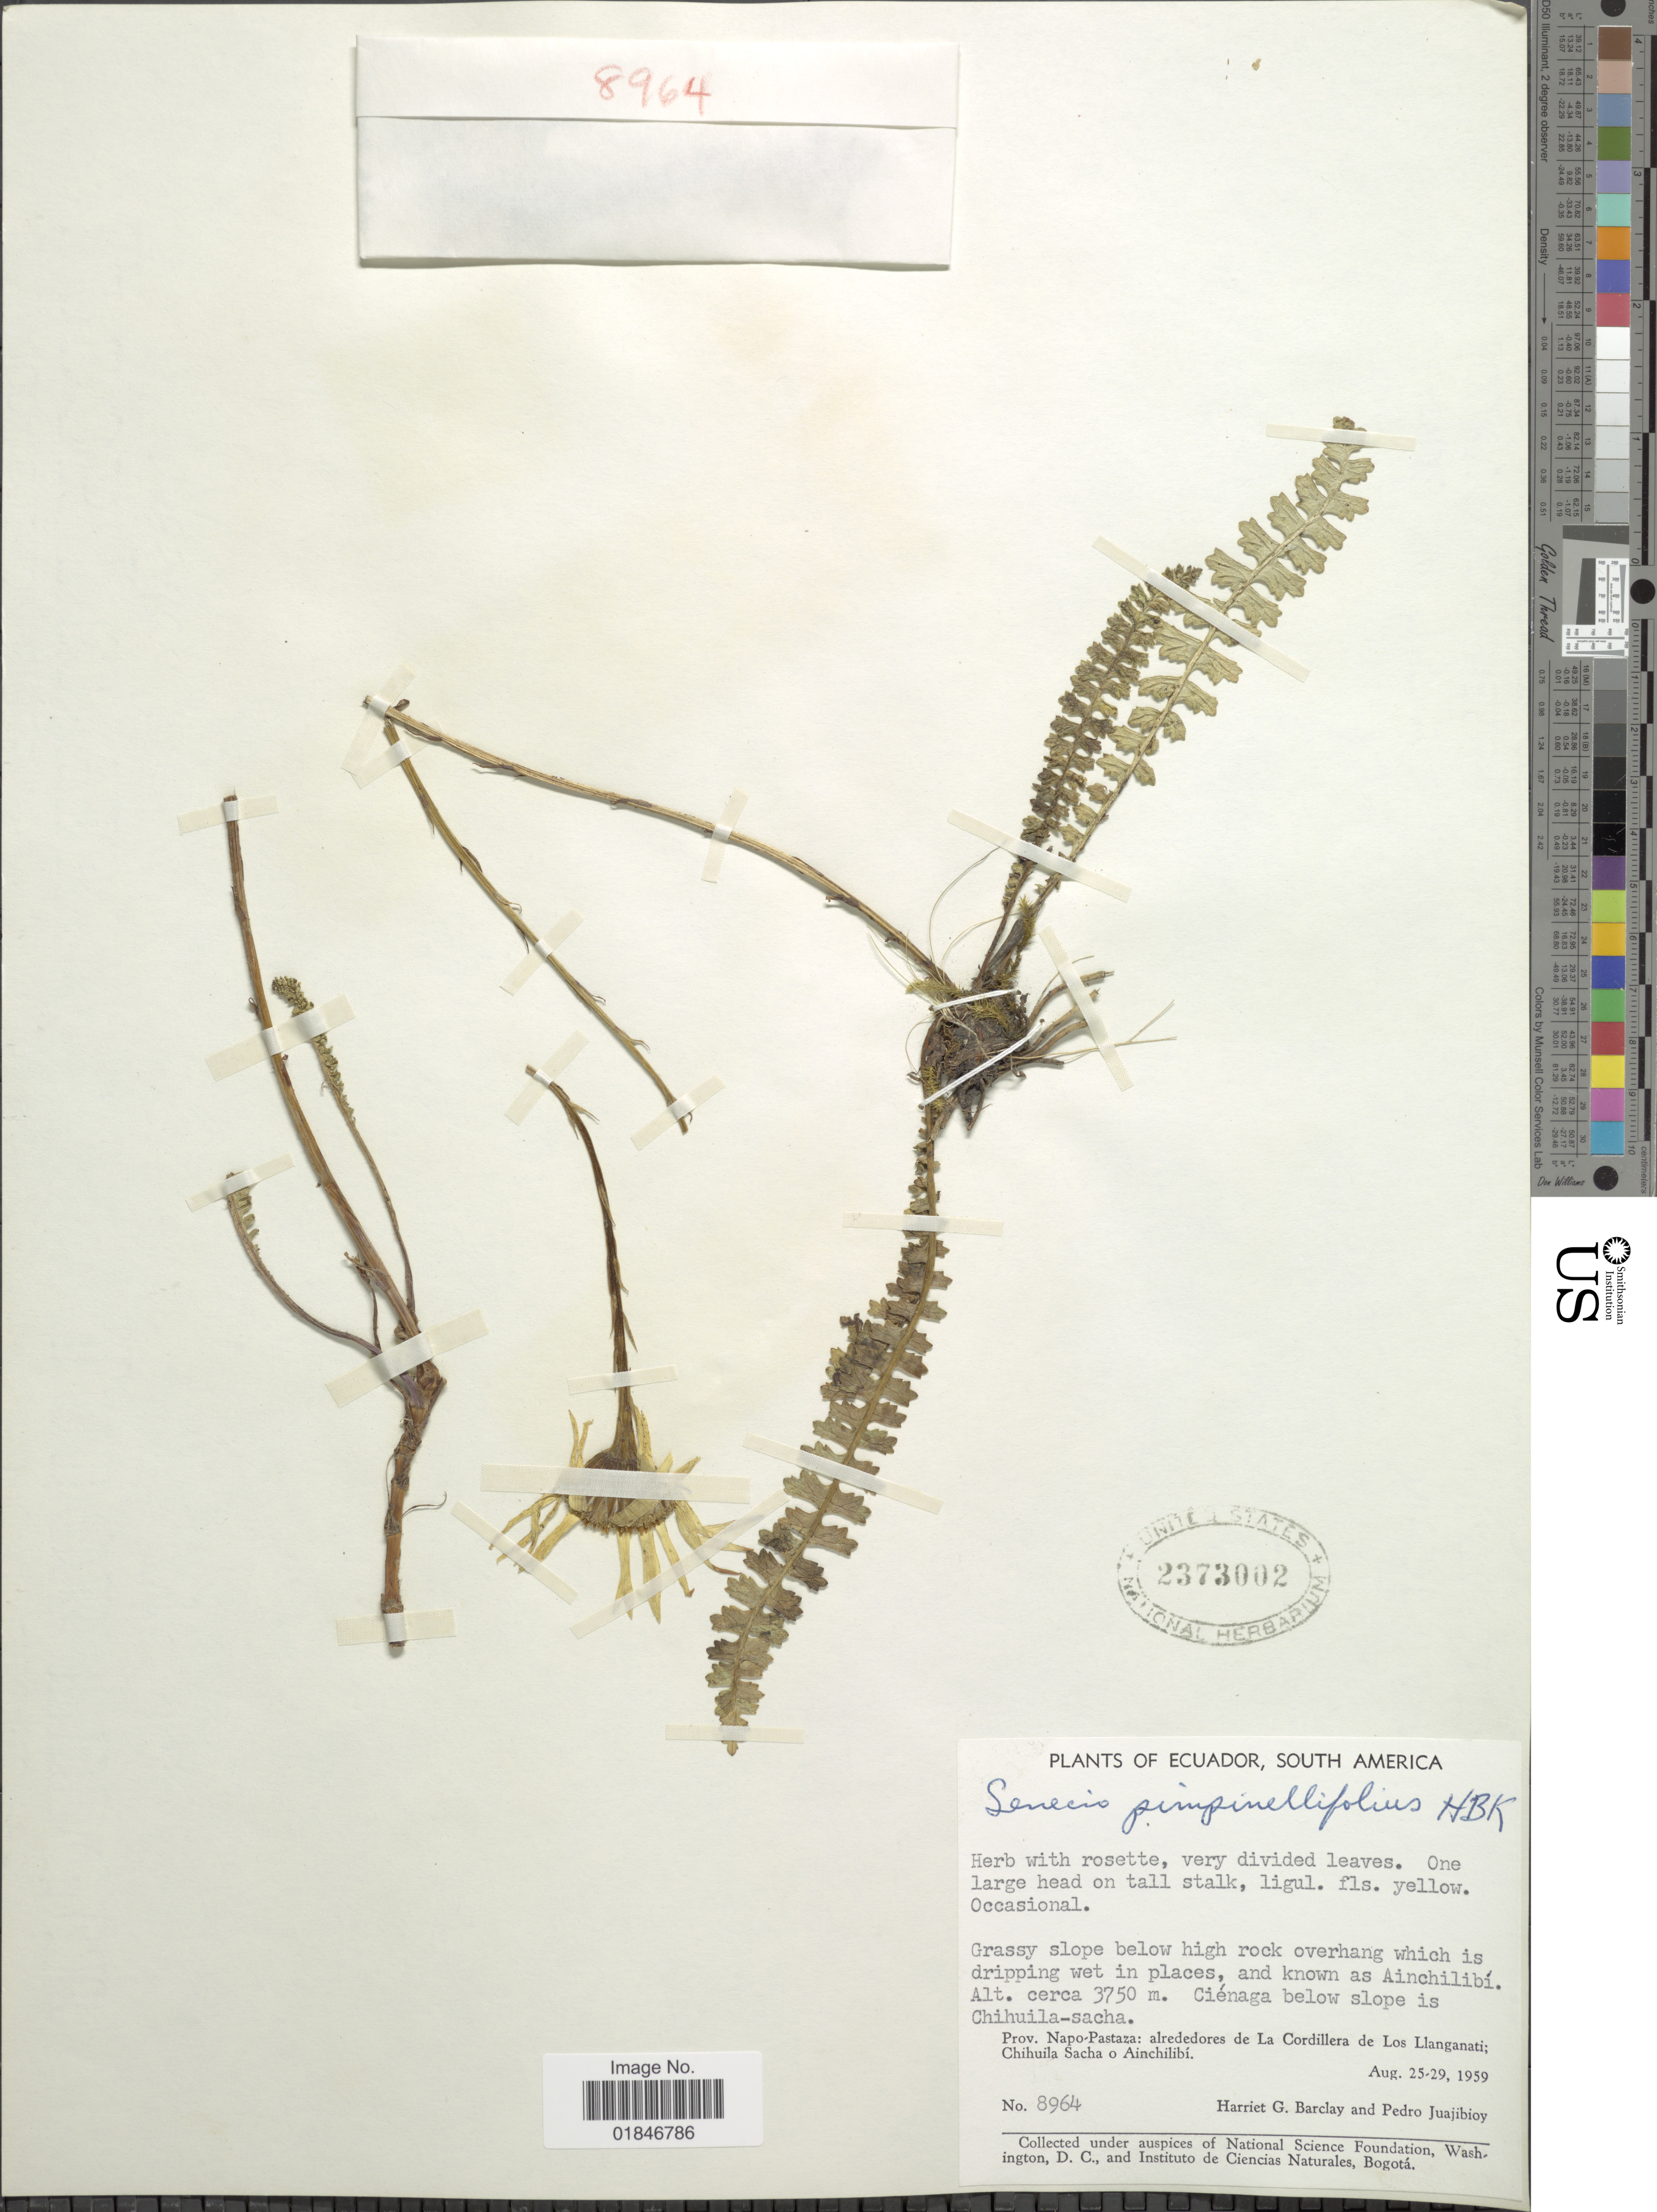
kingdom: Plantae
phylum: Tracheophyta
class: Magnoliopsida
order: Asterales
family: Asteraceae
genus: Dorobaea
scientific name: Dorobaea pimpinellifolia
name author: (Kunth) B. Nord.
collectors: H. G. Barclay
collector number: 8964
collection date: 1959-08-25/1959-08-29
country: Ecuador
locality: Cienaga below slope is Chihuila-sacha. Prov. Napo-Pastaza: alrededores de La Cordillera de Los Llanganati Chihuila Sacha o Ainchilibi.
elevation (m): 3750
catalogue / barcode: US 2373002